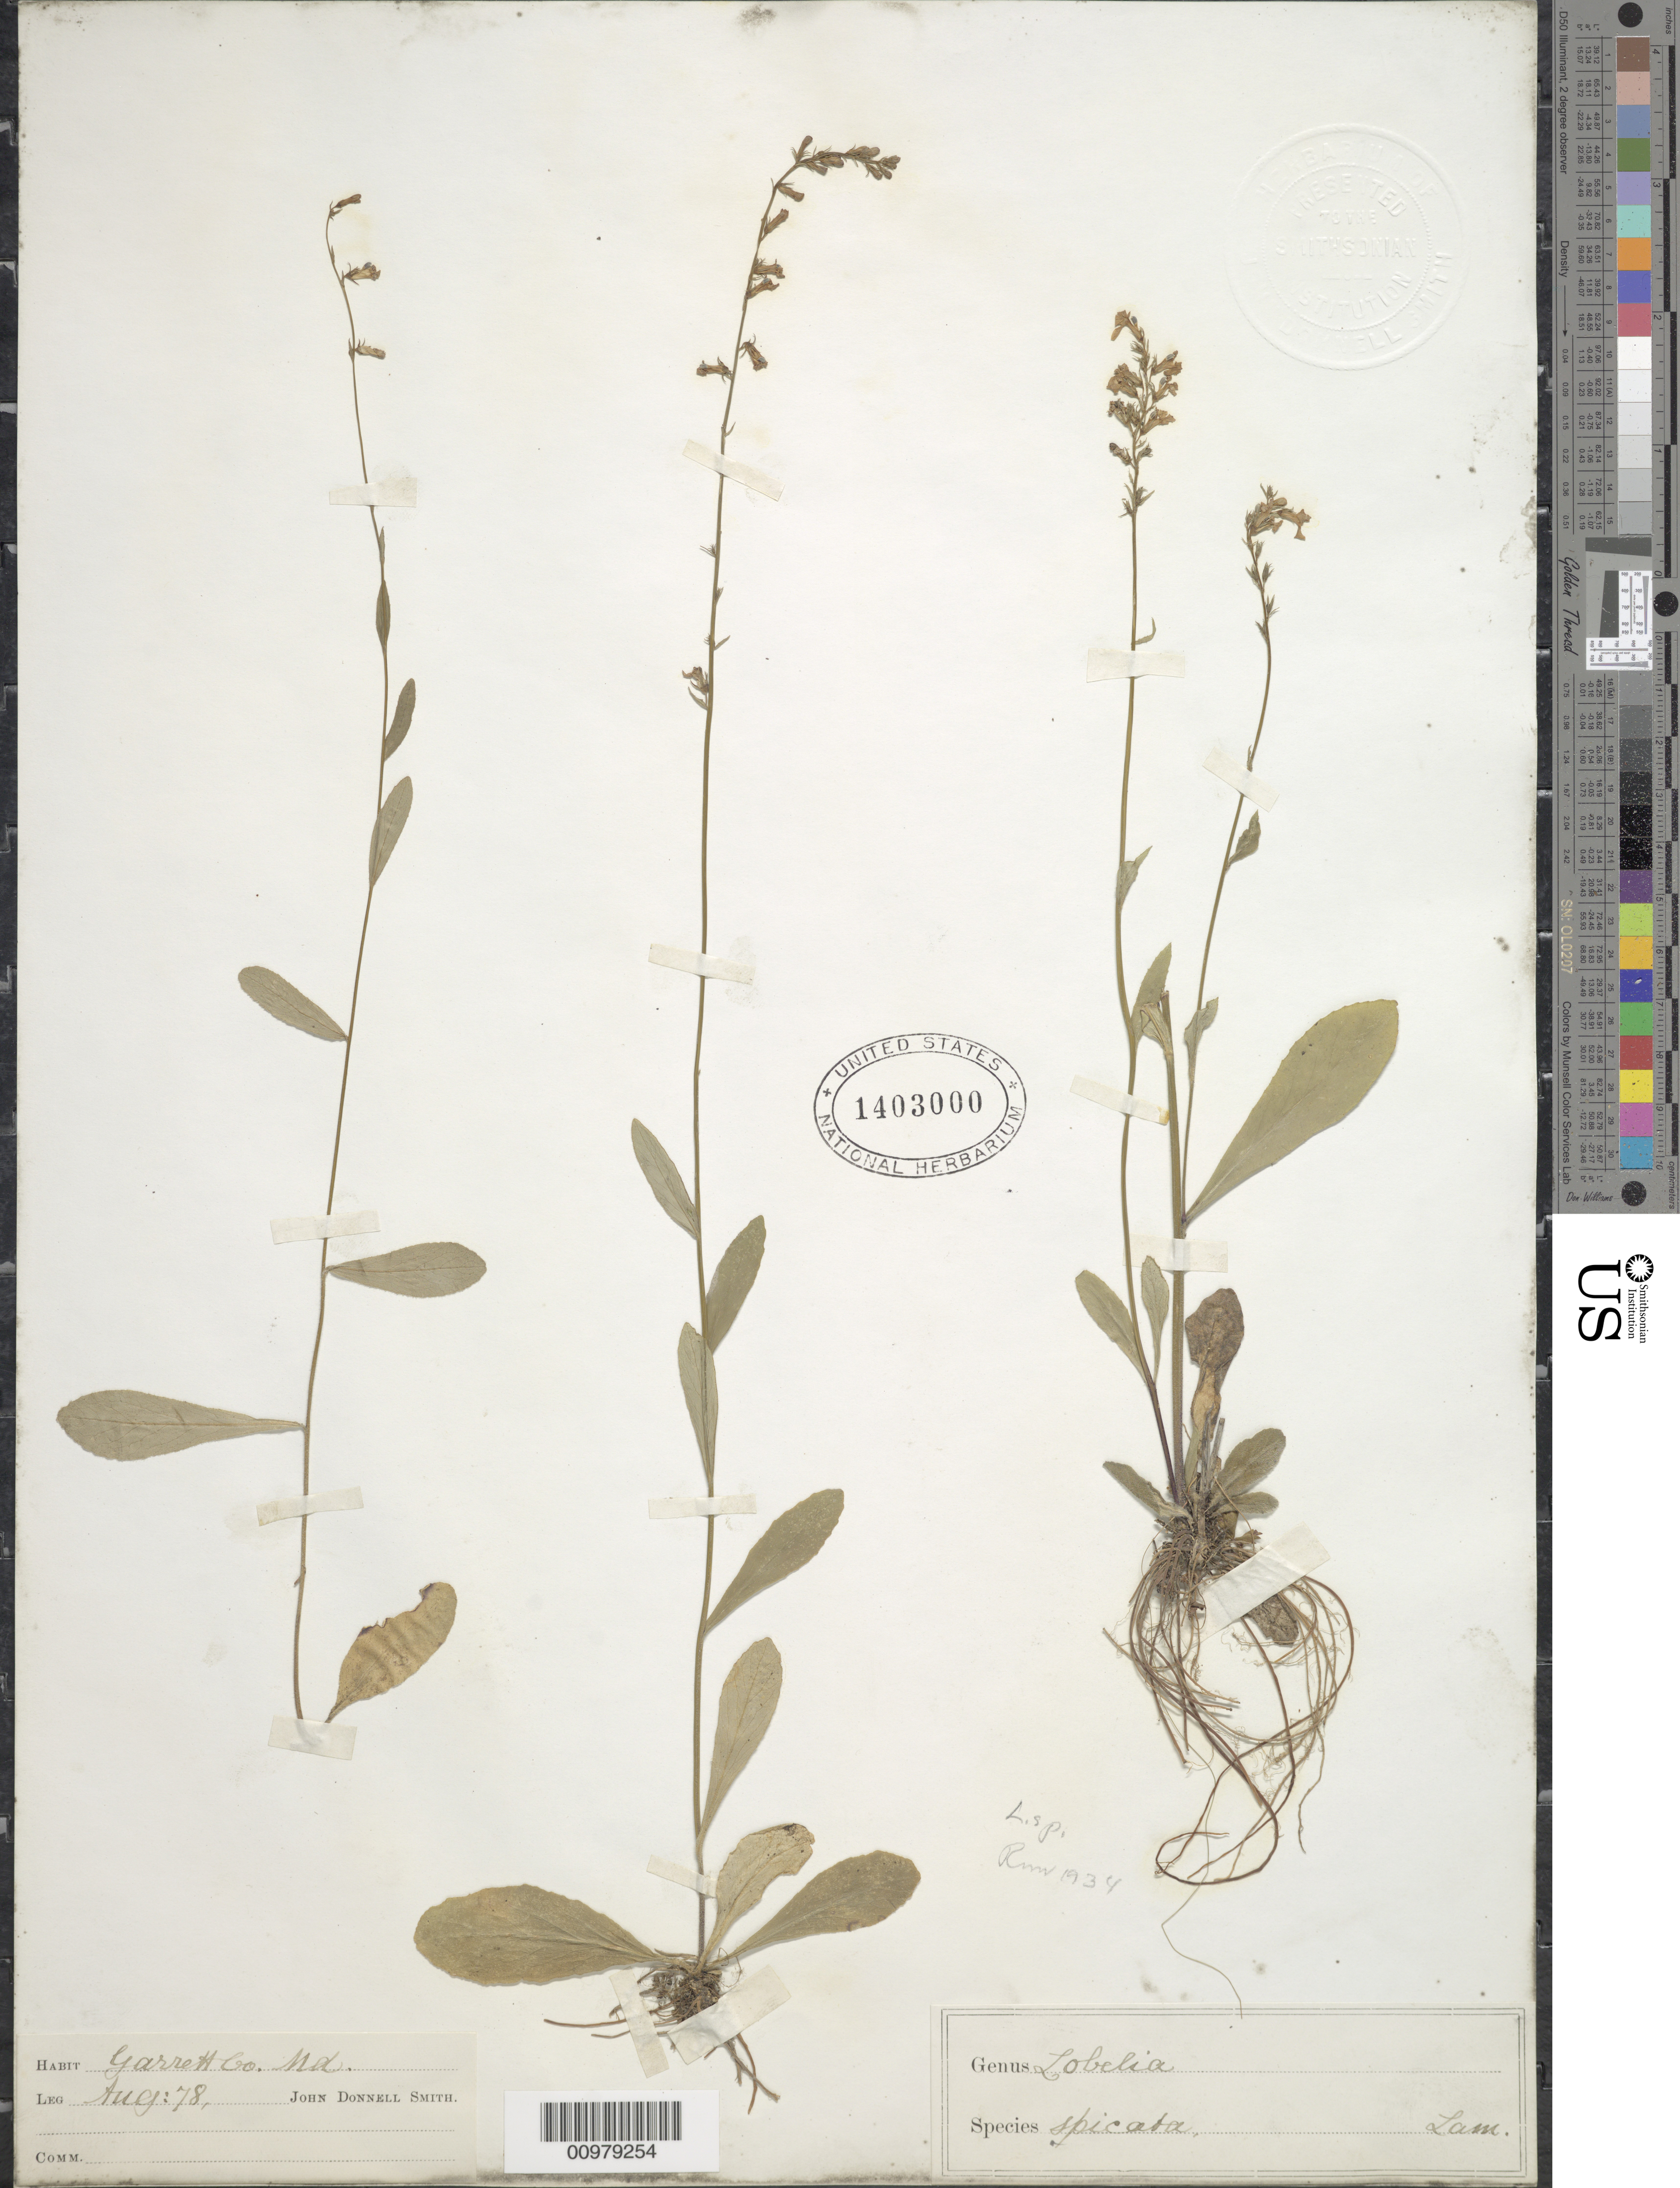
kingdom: Plantae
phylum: Tracheophyta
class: Magnoliopsida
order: Asterales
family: Campanulaceae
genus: Lobelia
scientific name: Lobelia spicata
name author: Lam.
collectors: J. Donnell Smith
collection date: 1878-08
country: United States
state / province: Maryland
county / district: Garrett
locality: Garrett Co.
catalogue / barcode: US 1403000